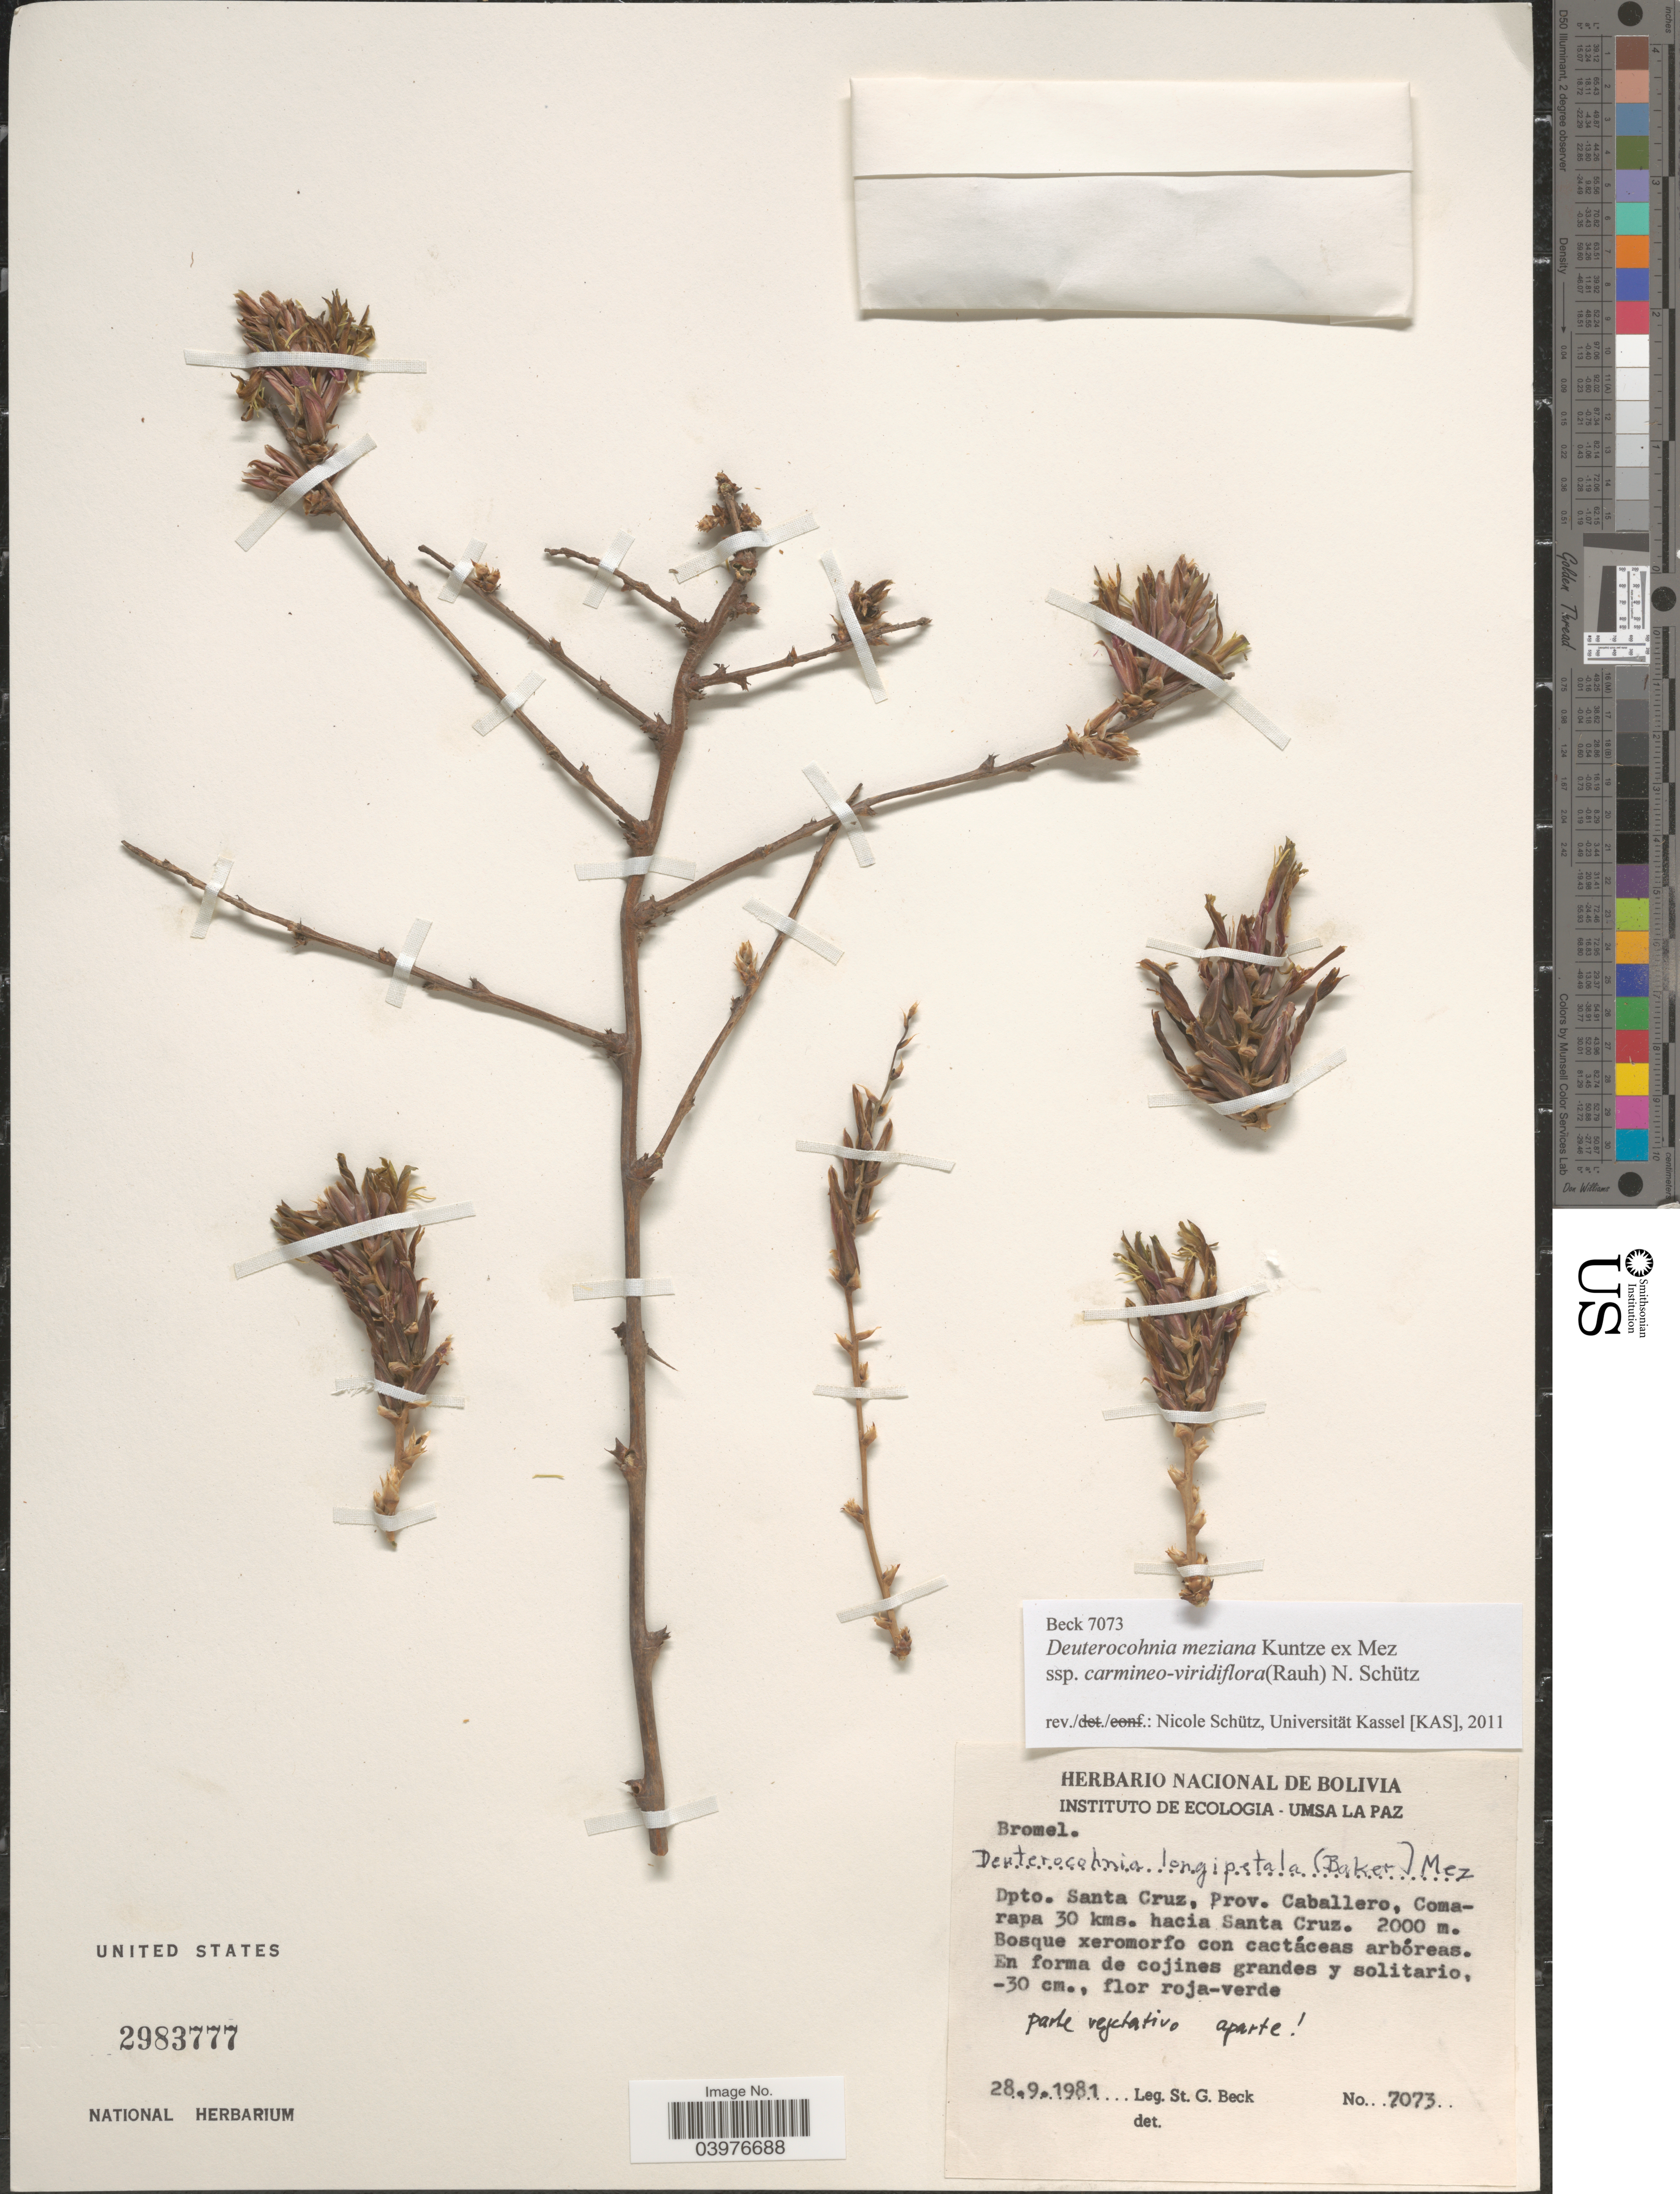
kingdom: Plantae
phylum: Tracheophyta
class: Liliopsida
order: Poales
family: Bromeliaceae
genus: Deuterocohnia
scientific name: Deuterocohnia meziana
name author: Kuntze ex Mez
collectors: S. G. Beck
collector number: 7073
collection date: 1981-09-28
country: Bolivia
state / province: Santa Cruz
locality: Dpto. Santa Cruz, Prov. Caballero, Comarapa 30 kms. hacia Santa Cruz.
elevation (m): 2000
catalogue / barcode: US 2983777